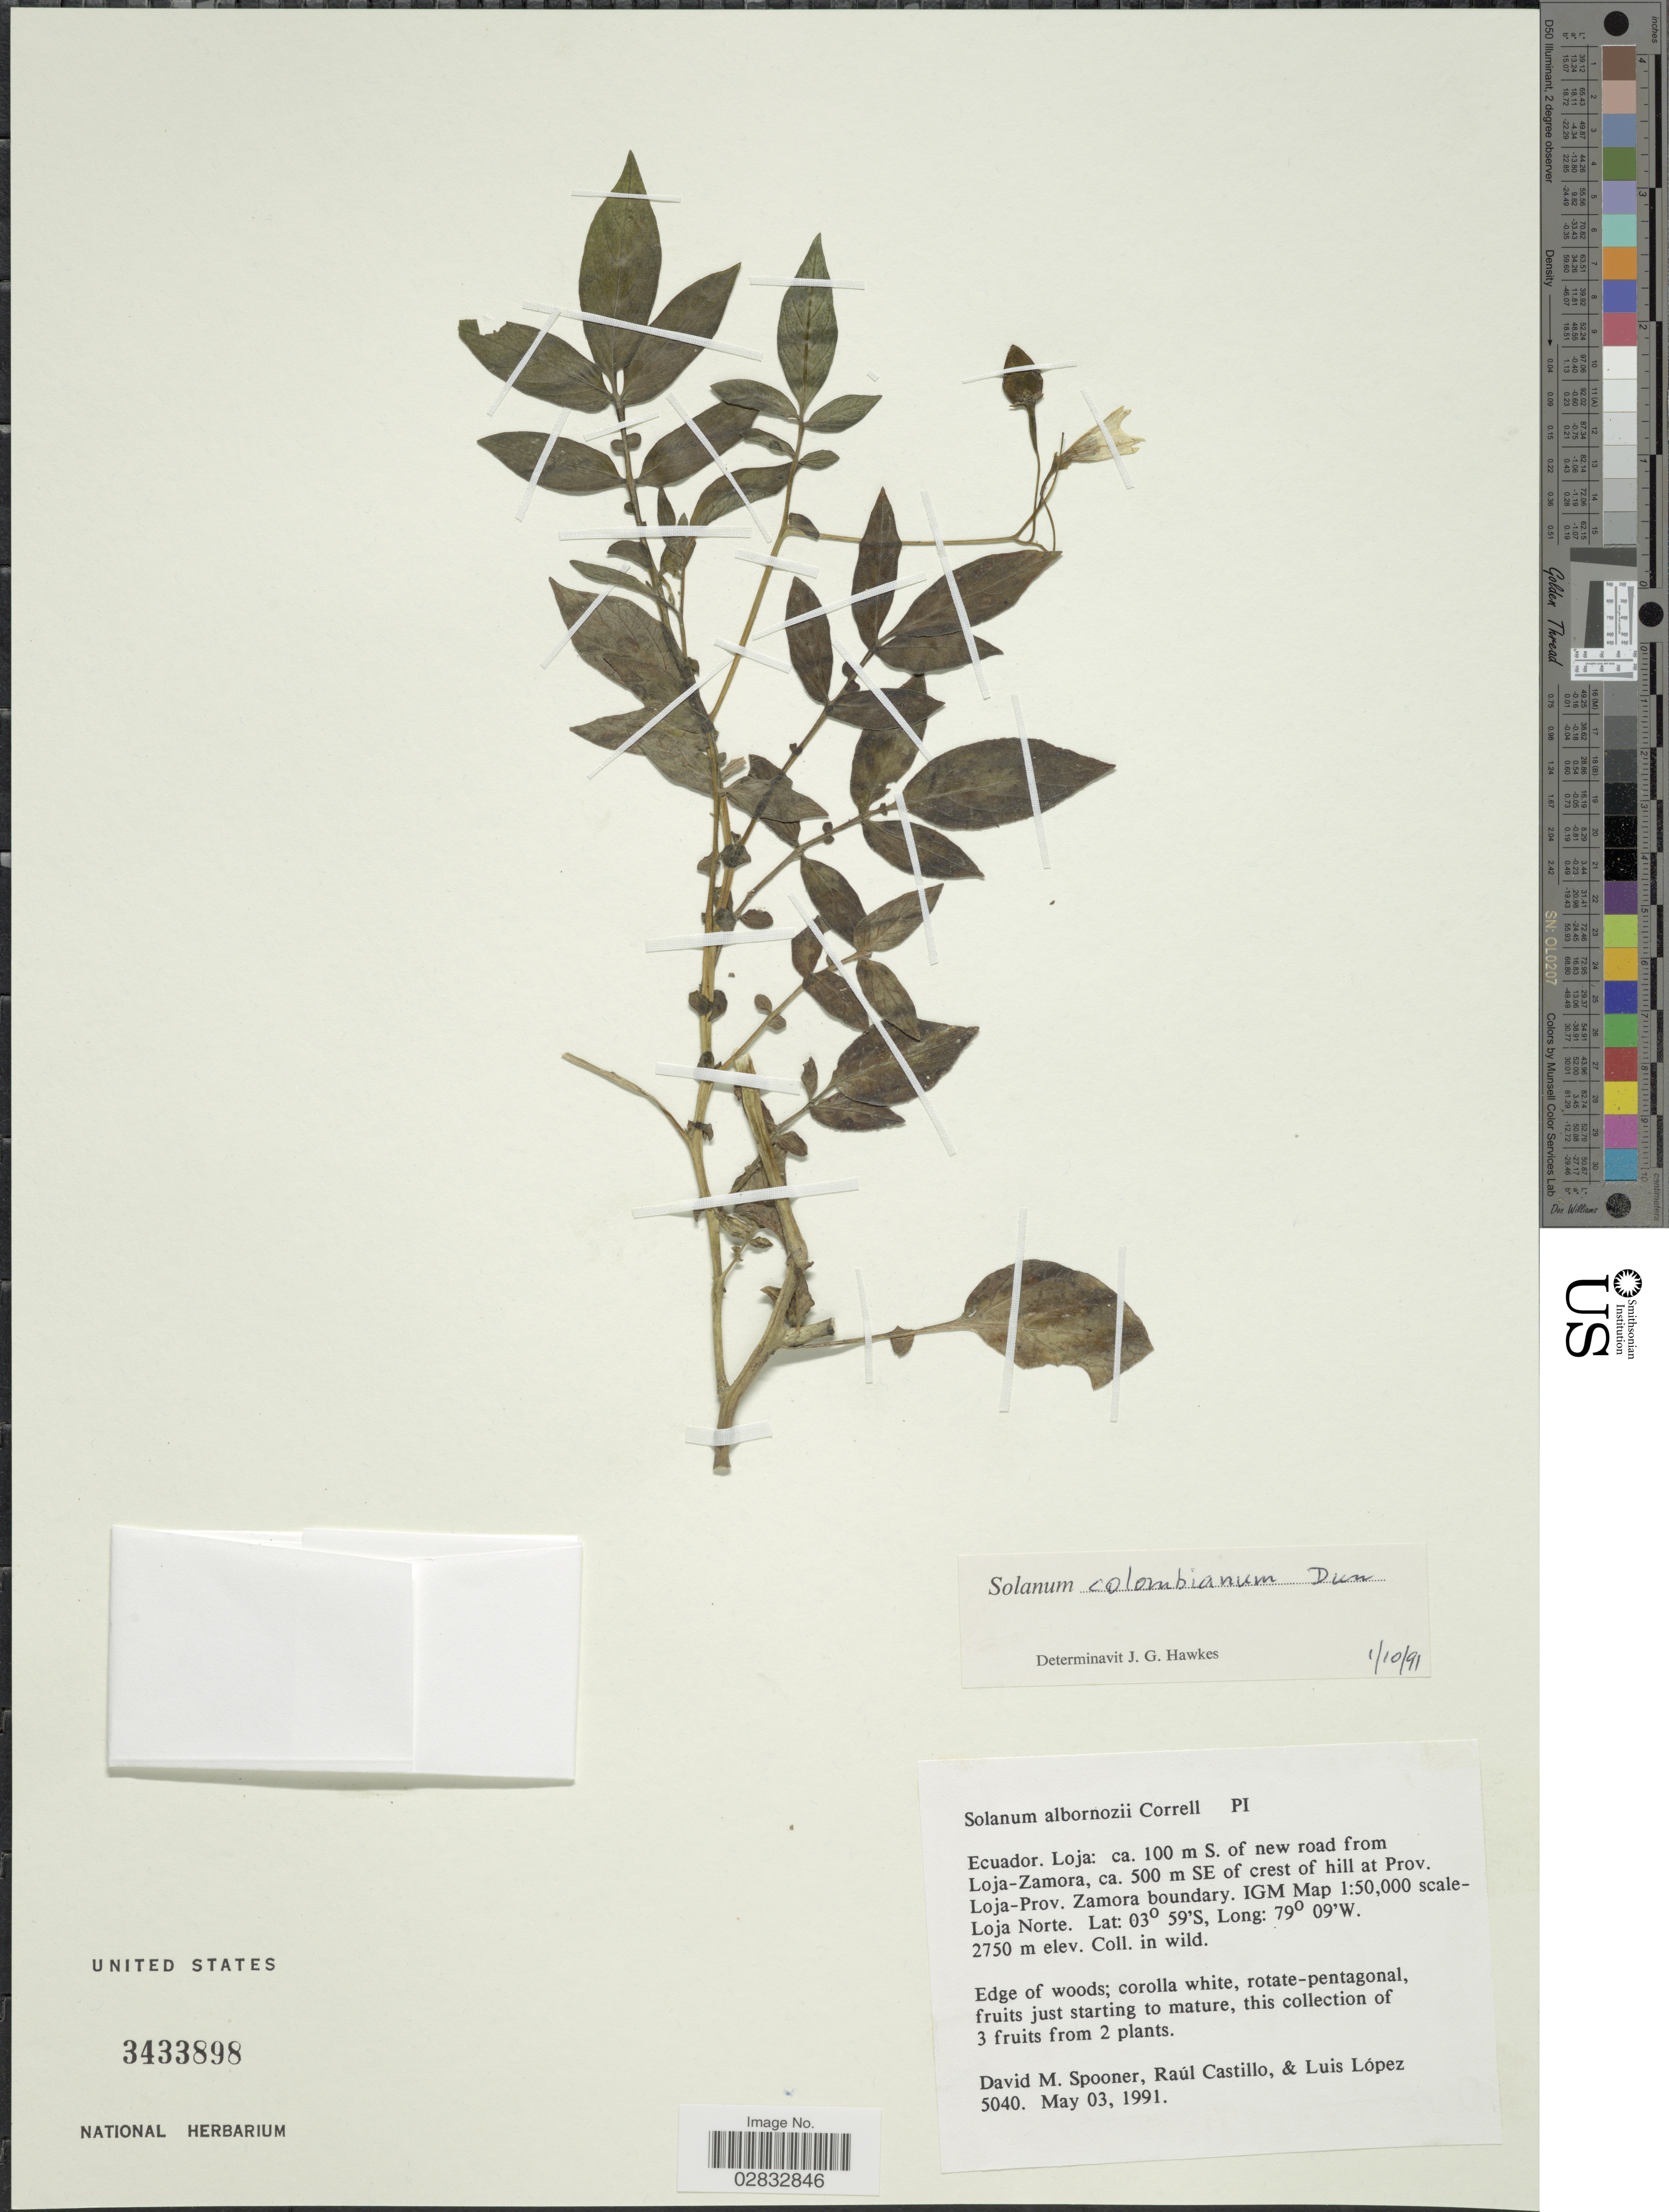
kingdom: Plantae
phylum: Tracheophyta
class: Magnoliopsida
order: Solanales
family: Solanaceae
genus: Solanum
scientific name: Solanum colombianum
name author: Dunal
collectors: D. Spooner, R. Castillo & L. López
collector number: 5040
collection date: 1991-05-03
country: Ecuador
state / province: Loja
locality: Ca. 100 m S. of new road from Loja-zamora, ca. 500 m SE of crest of hill at Prov. Loja-Prov. Zamora boundary. IGM Map 1:50,000 scale-Loja Norte.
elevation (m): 2750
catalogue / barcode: US 3433898